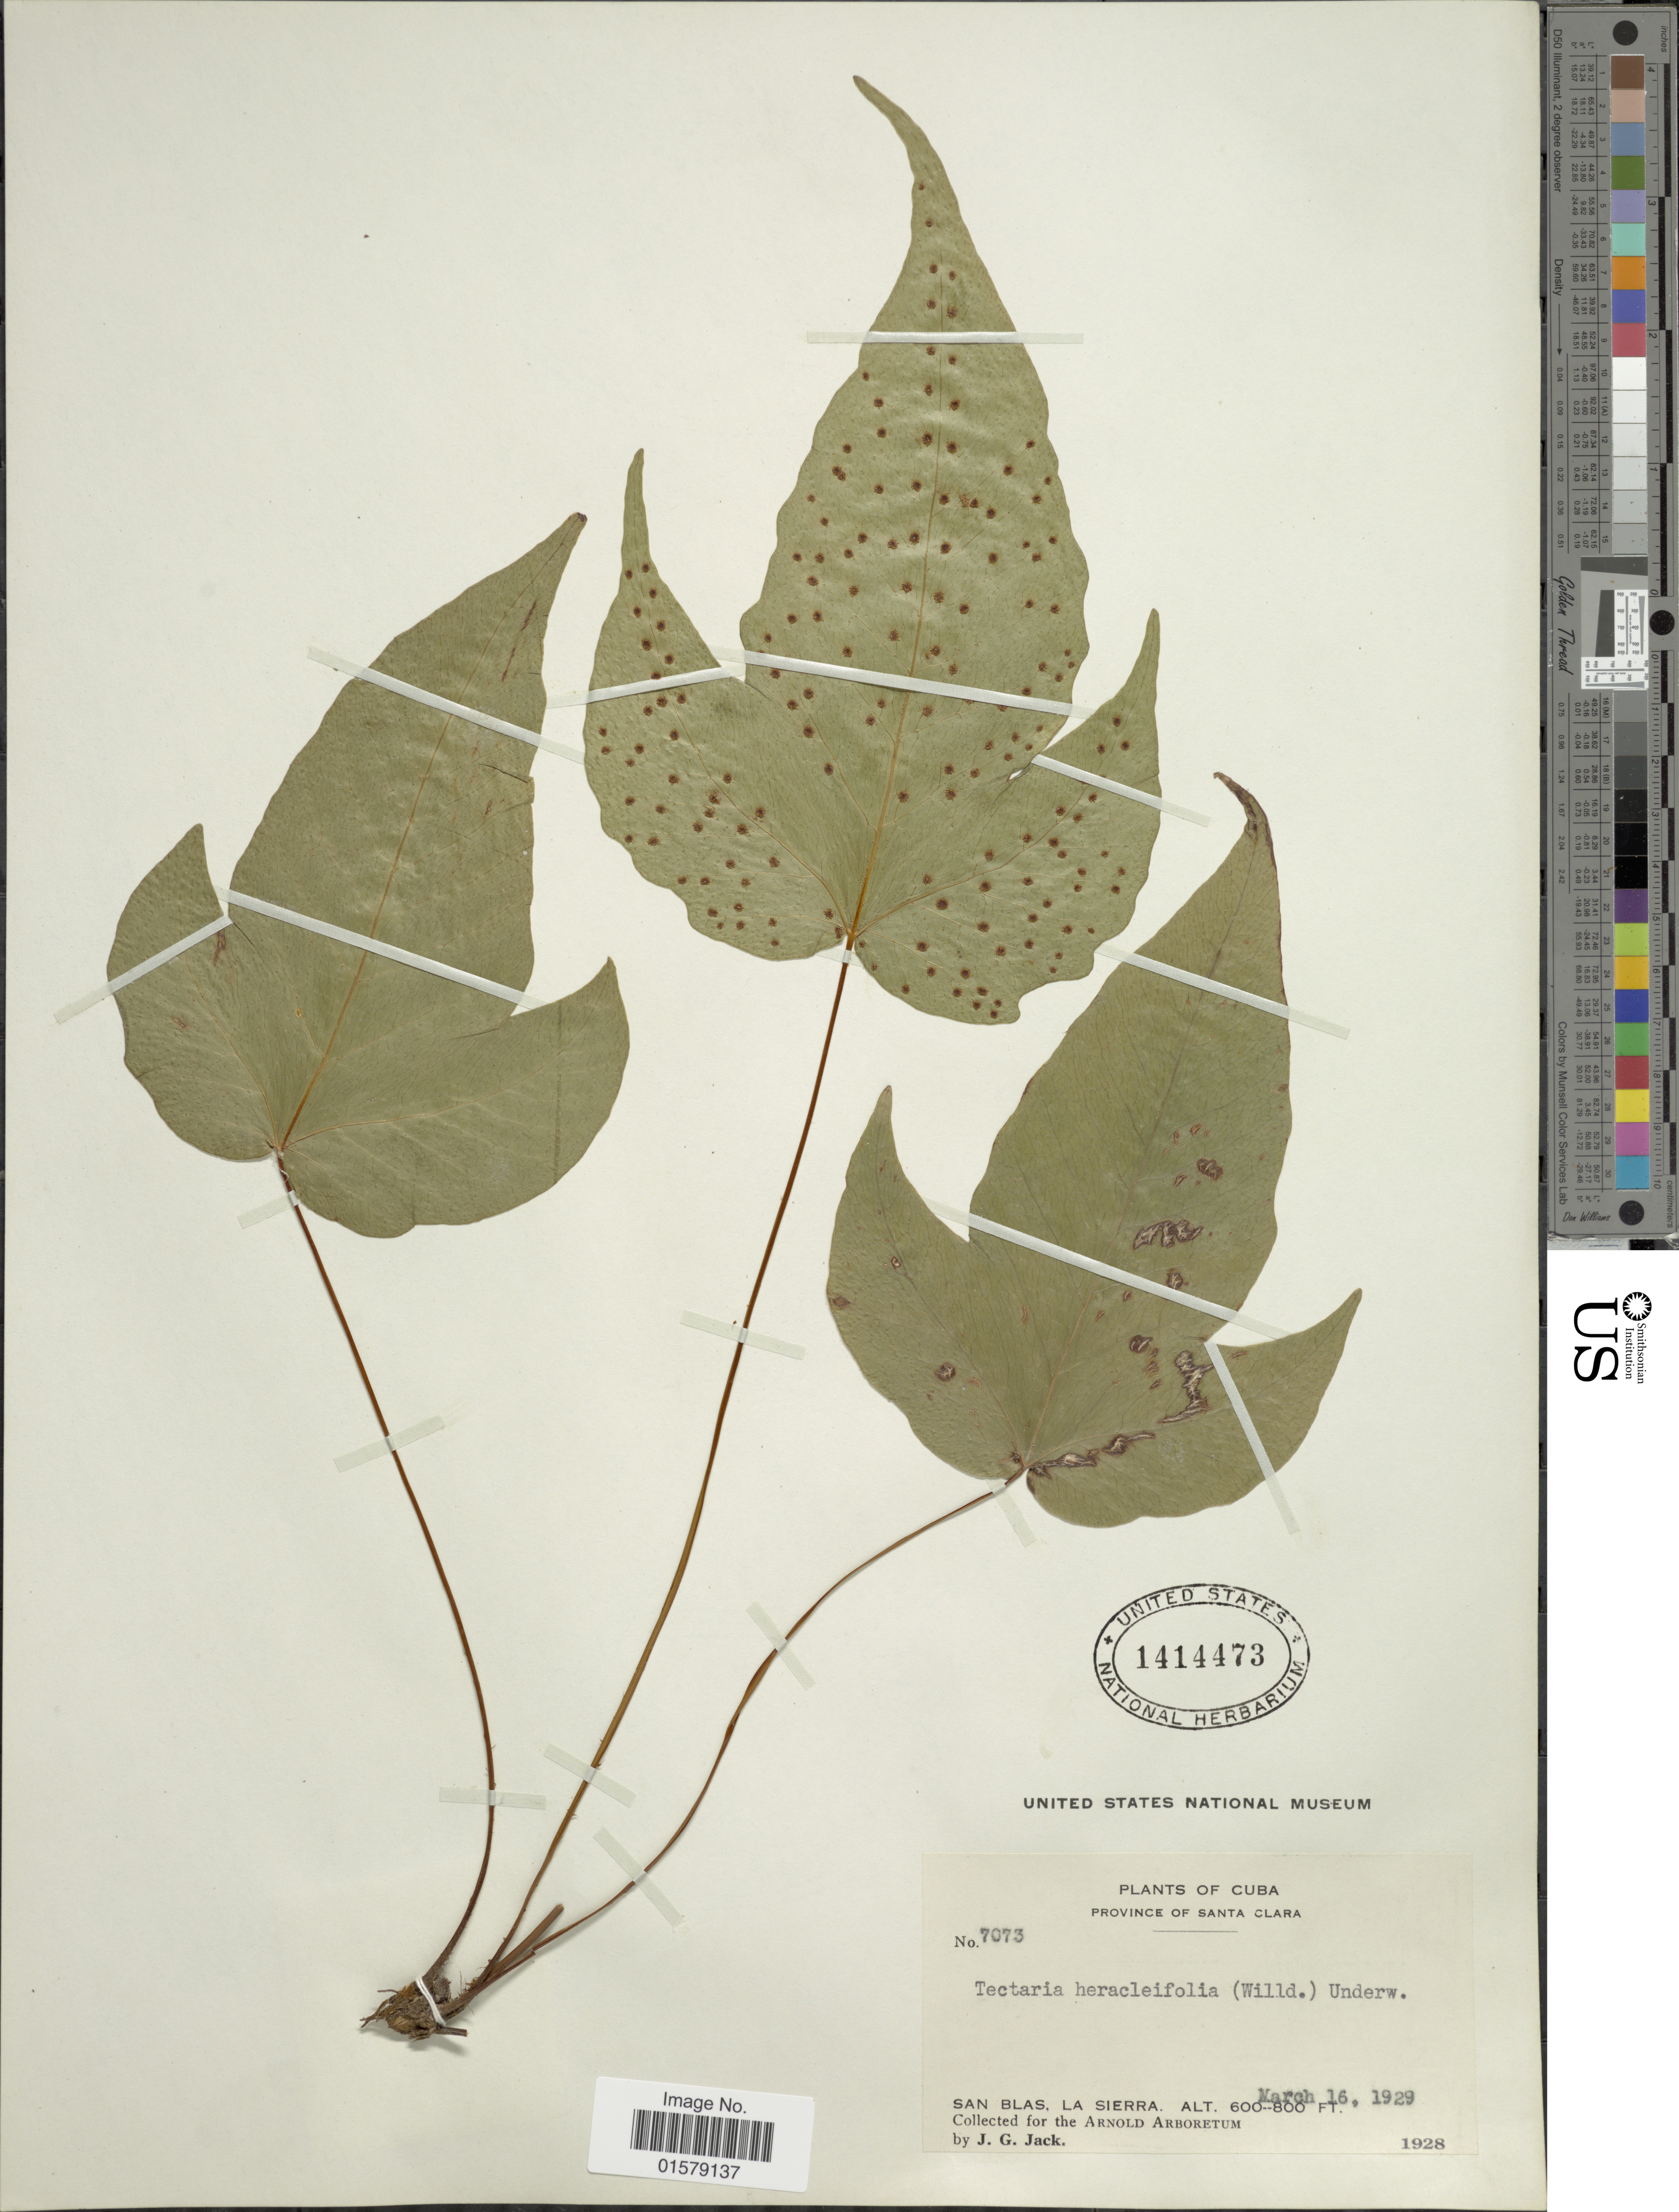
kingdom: Plantae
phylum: Tracheophyta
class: Polypodiopsida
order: Polypodiales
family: Tectariaceae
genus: Tectaria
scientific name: Tectaria heracleifolia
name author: (Willd.) Underw.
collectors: J. G. Jack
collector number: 7073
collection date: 1929-03-16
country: Cuba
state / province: Las Villas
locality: Province of Santa Clara, San Blas, La Sierra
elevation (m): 183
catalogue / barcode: US 1414473